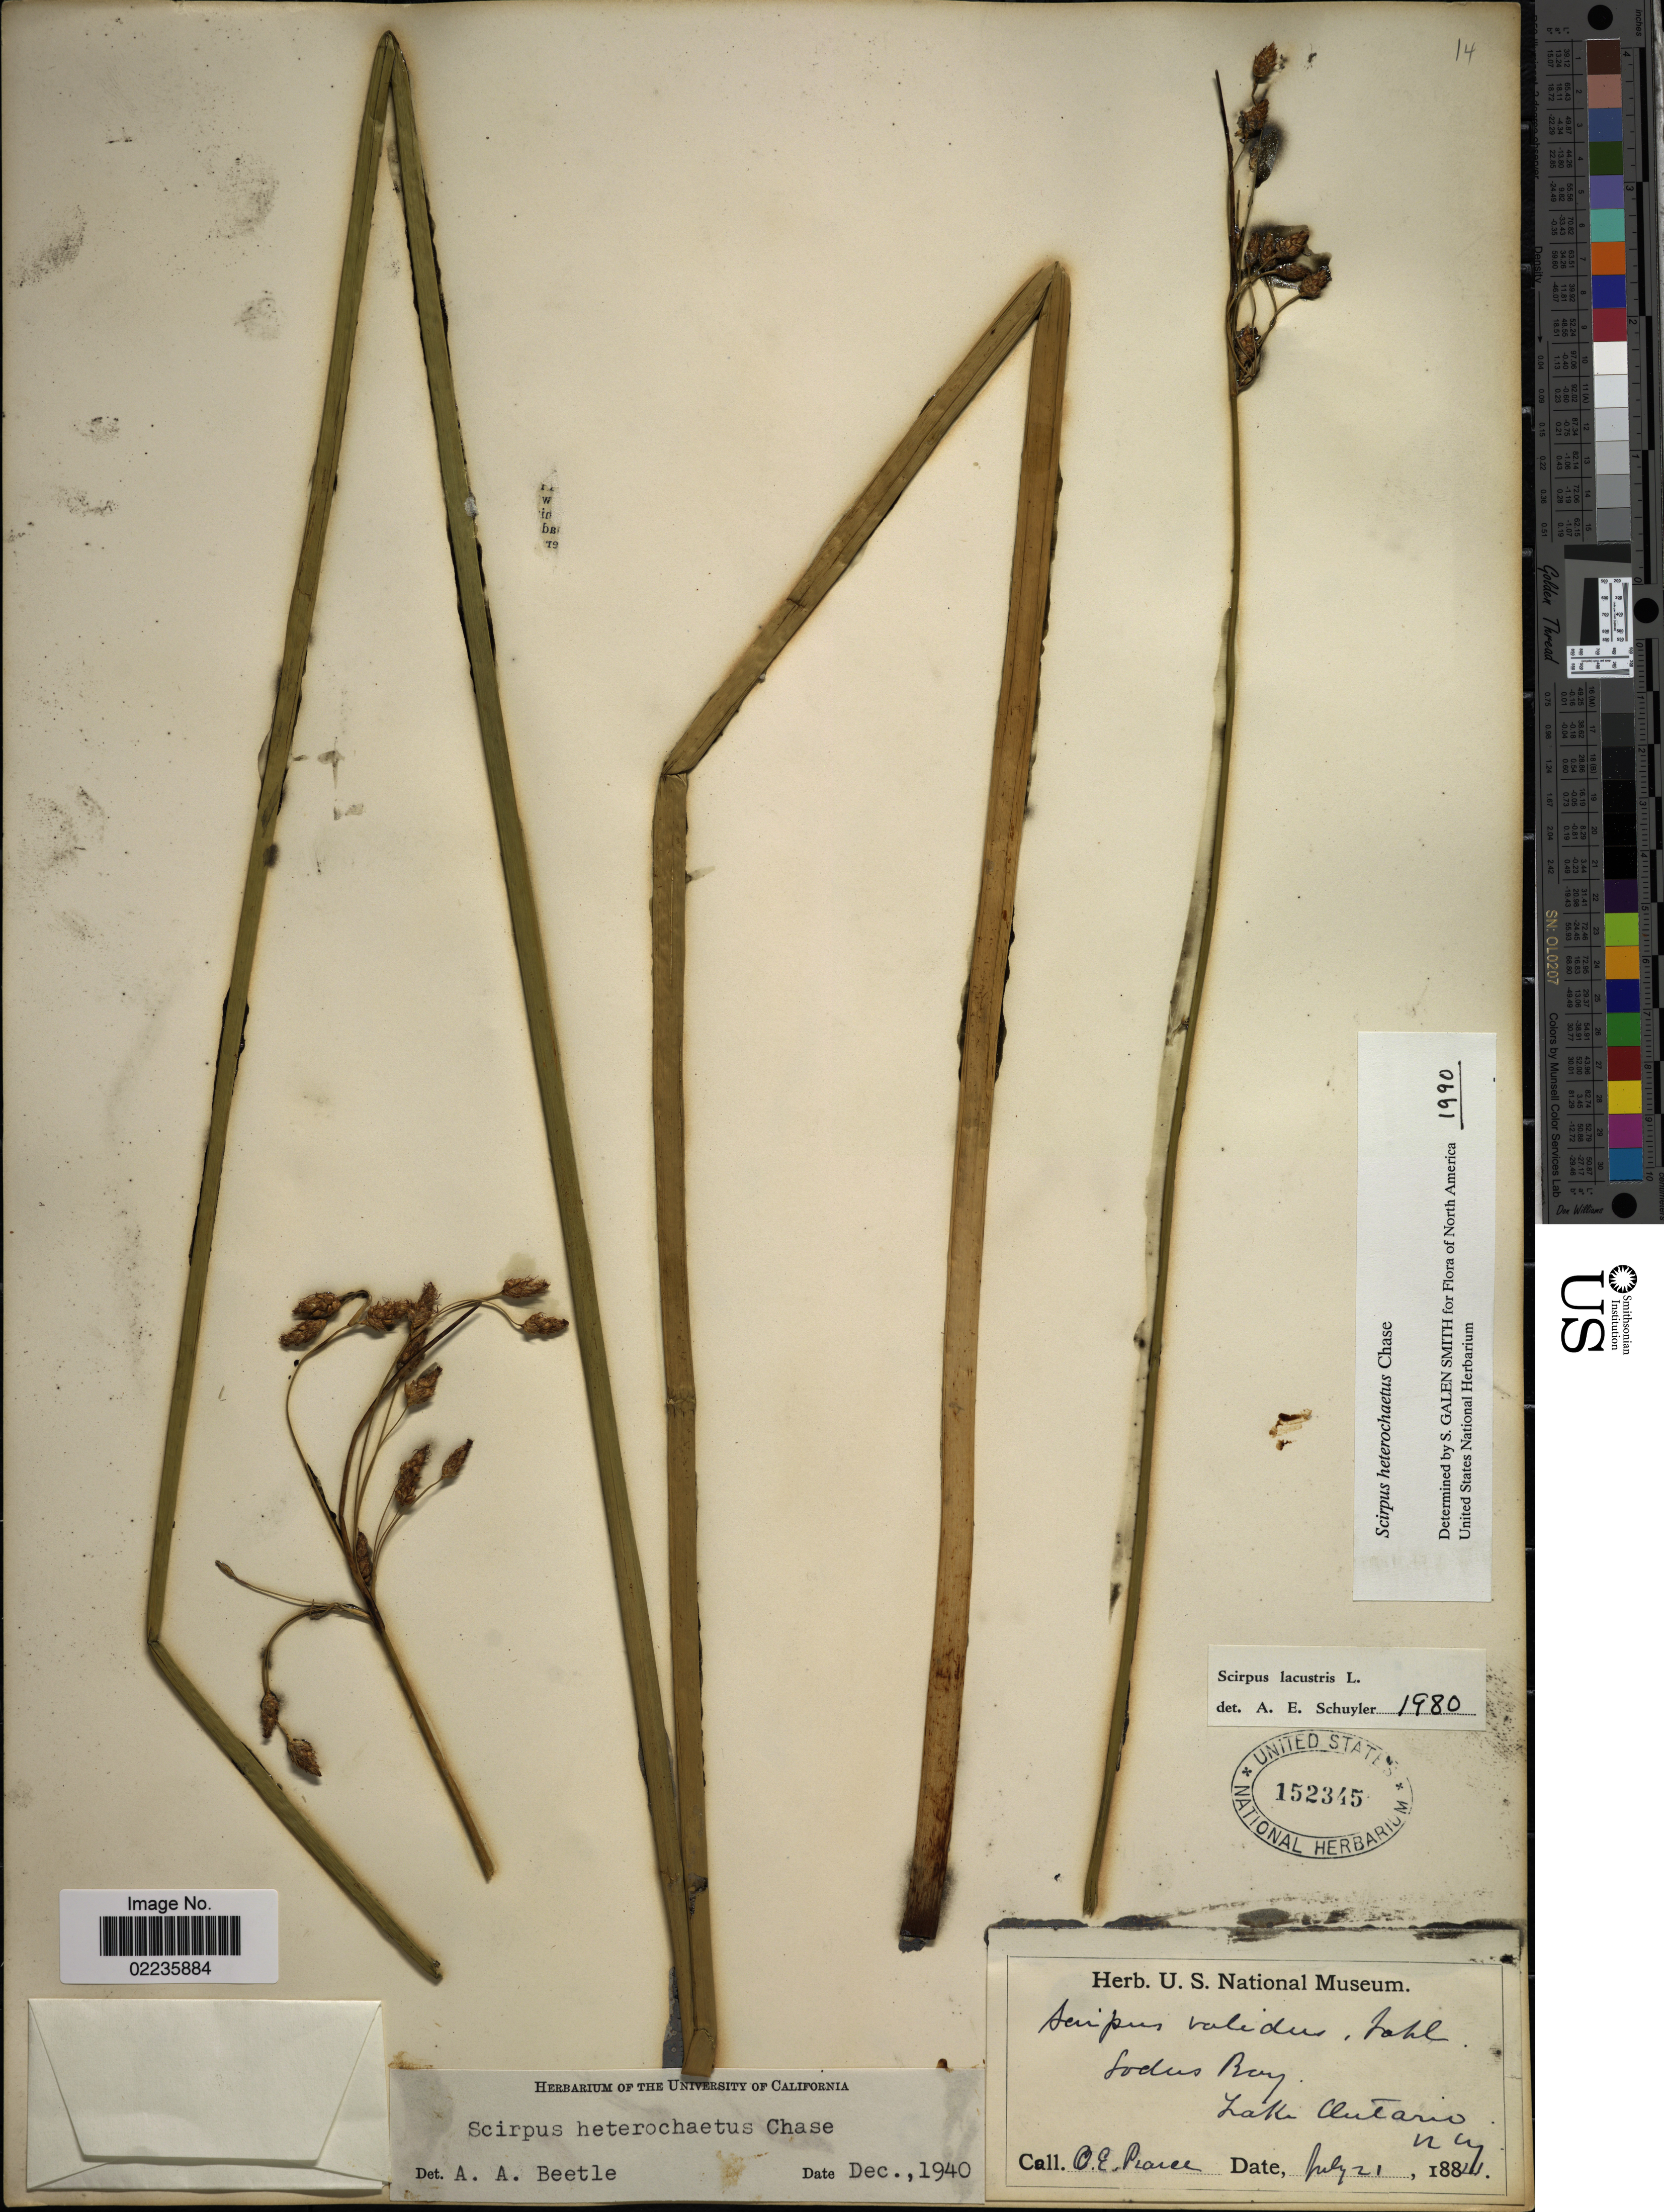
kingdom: Plantae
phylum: Tracheophyta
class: Liliopsida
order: Poales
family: Cyperaceae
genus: Schoenoplectus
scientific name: Schoenoplectus heterochaetus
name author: (Chase) Soják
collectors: O. E. Pearce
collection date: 1884-07-21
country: United States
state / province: New York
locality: Sodus Bay. Lake Ontario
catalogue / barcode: US 152345